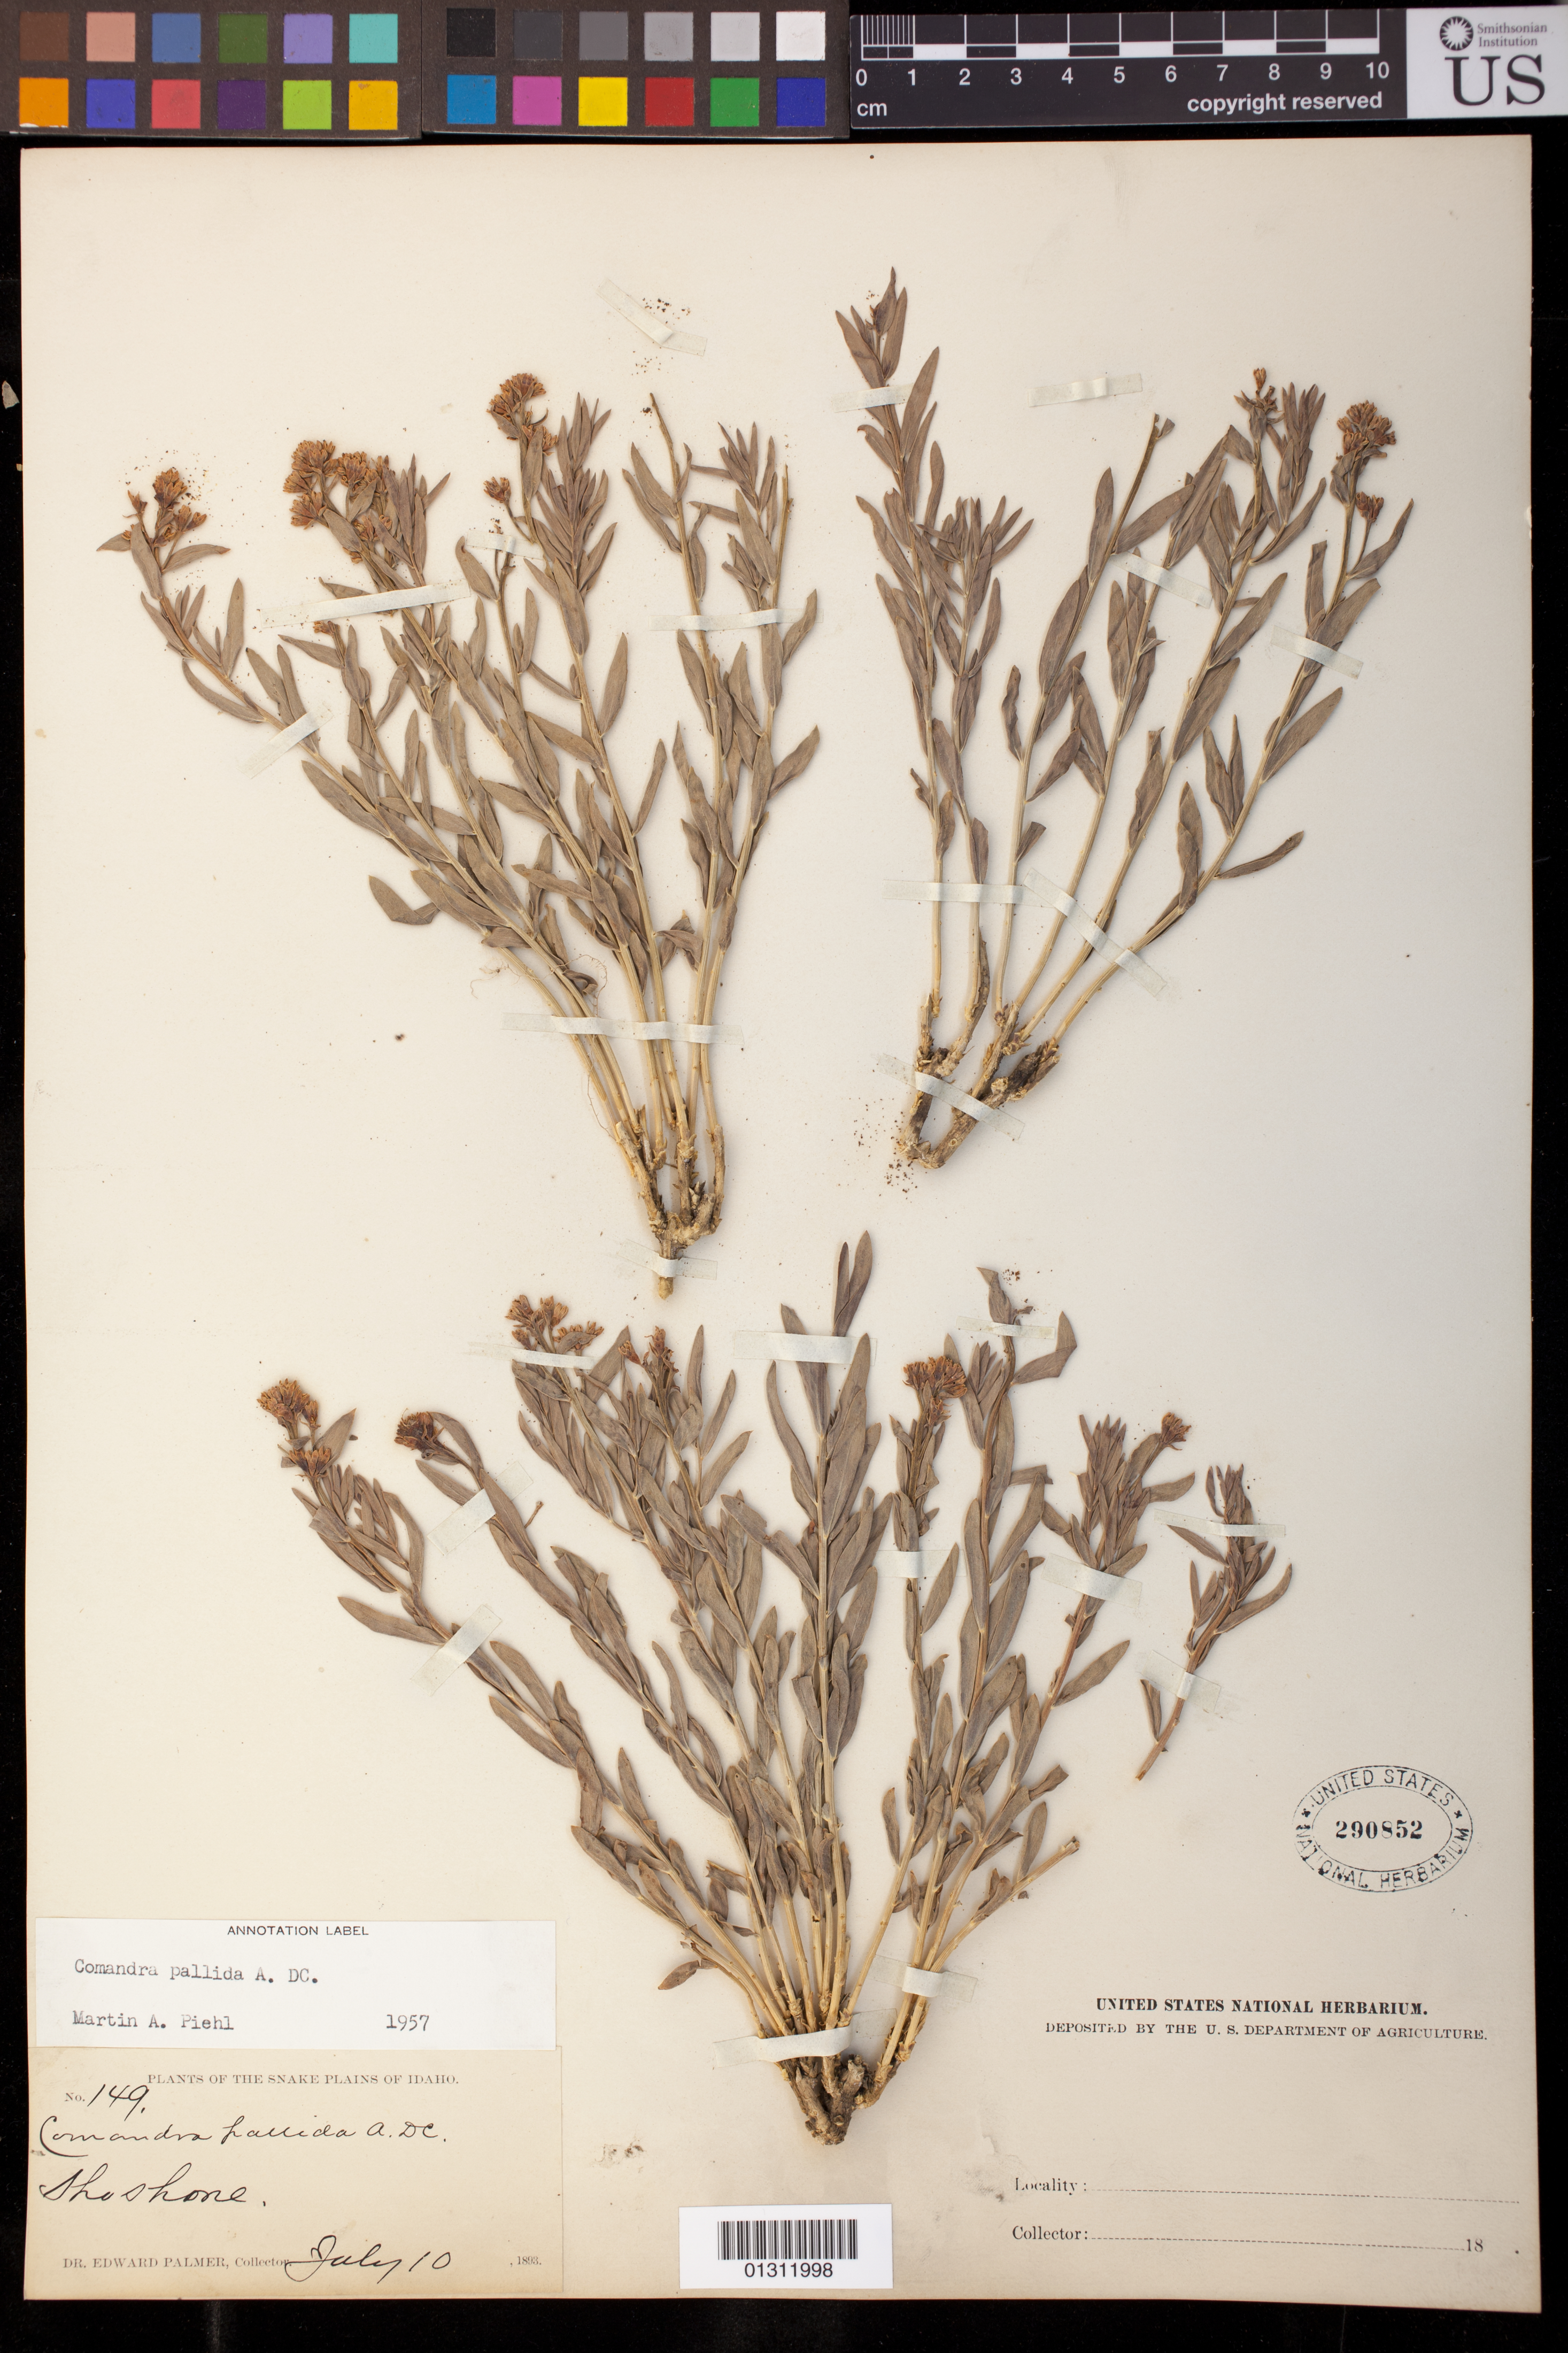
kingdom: Plantae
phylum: Tracheophyta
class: Magnoliopsida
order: Santalales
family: Comandraceae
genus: Comandra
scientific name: Comandra pallida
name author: A. DC.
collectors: E. Palmer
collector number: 149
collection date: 1893-07-10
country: United States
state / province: Idaho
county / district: Shoshone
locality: Shoshone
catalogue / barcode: US 290852